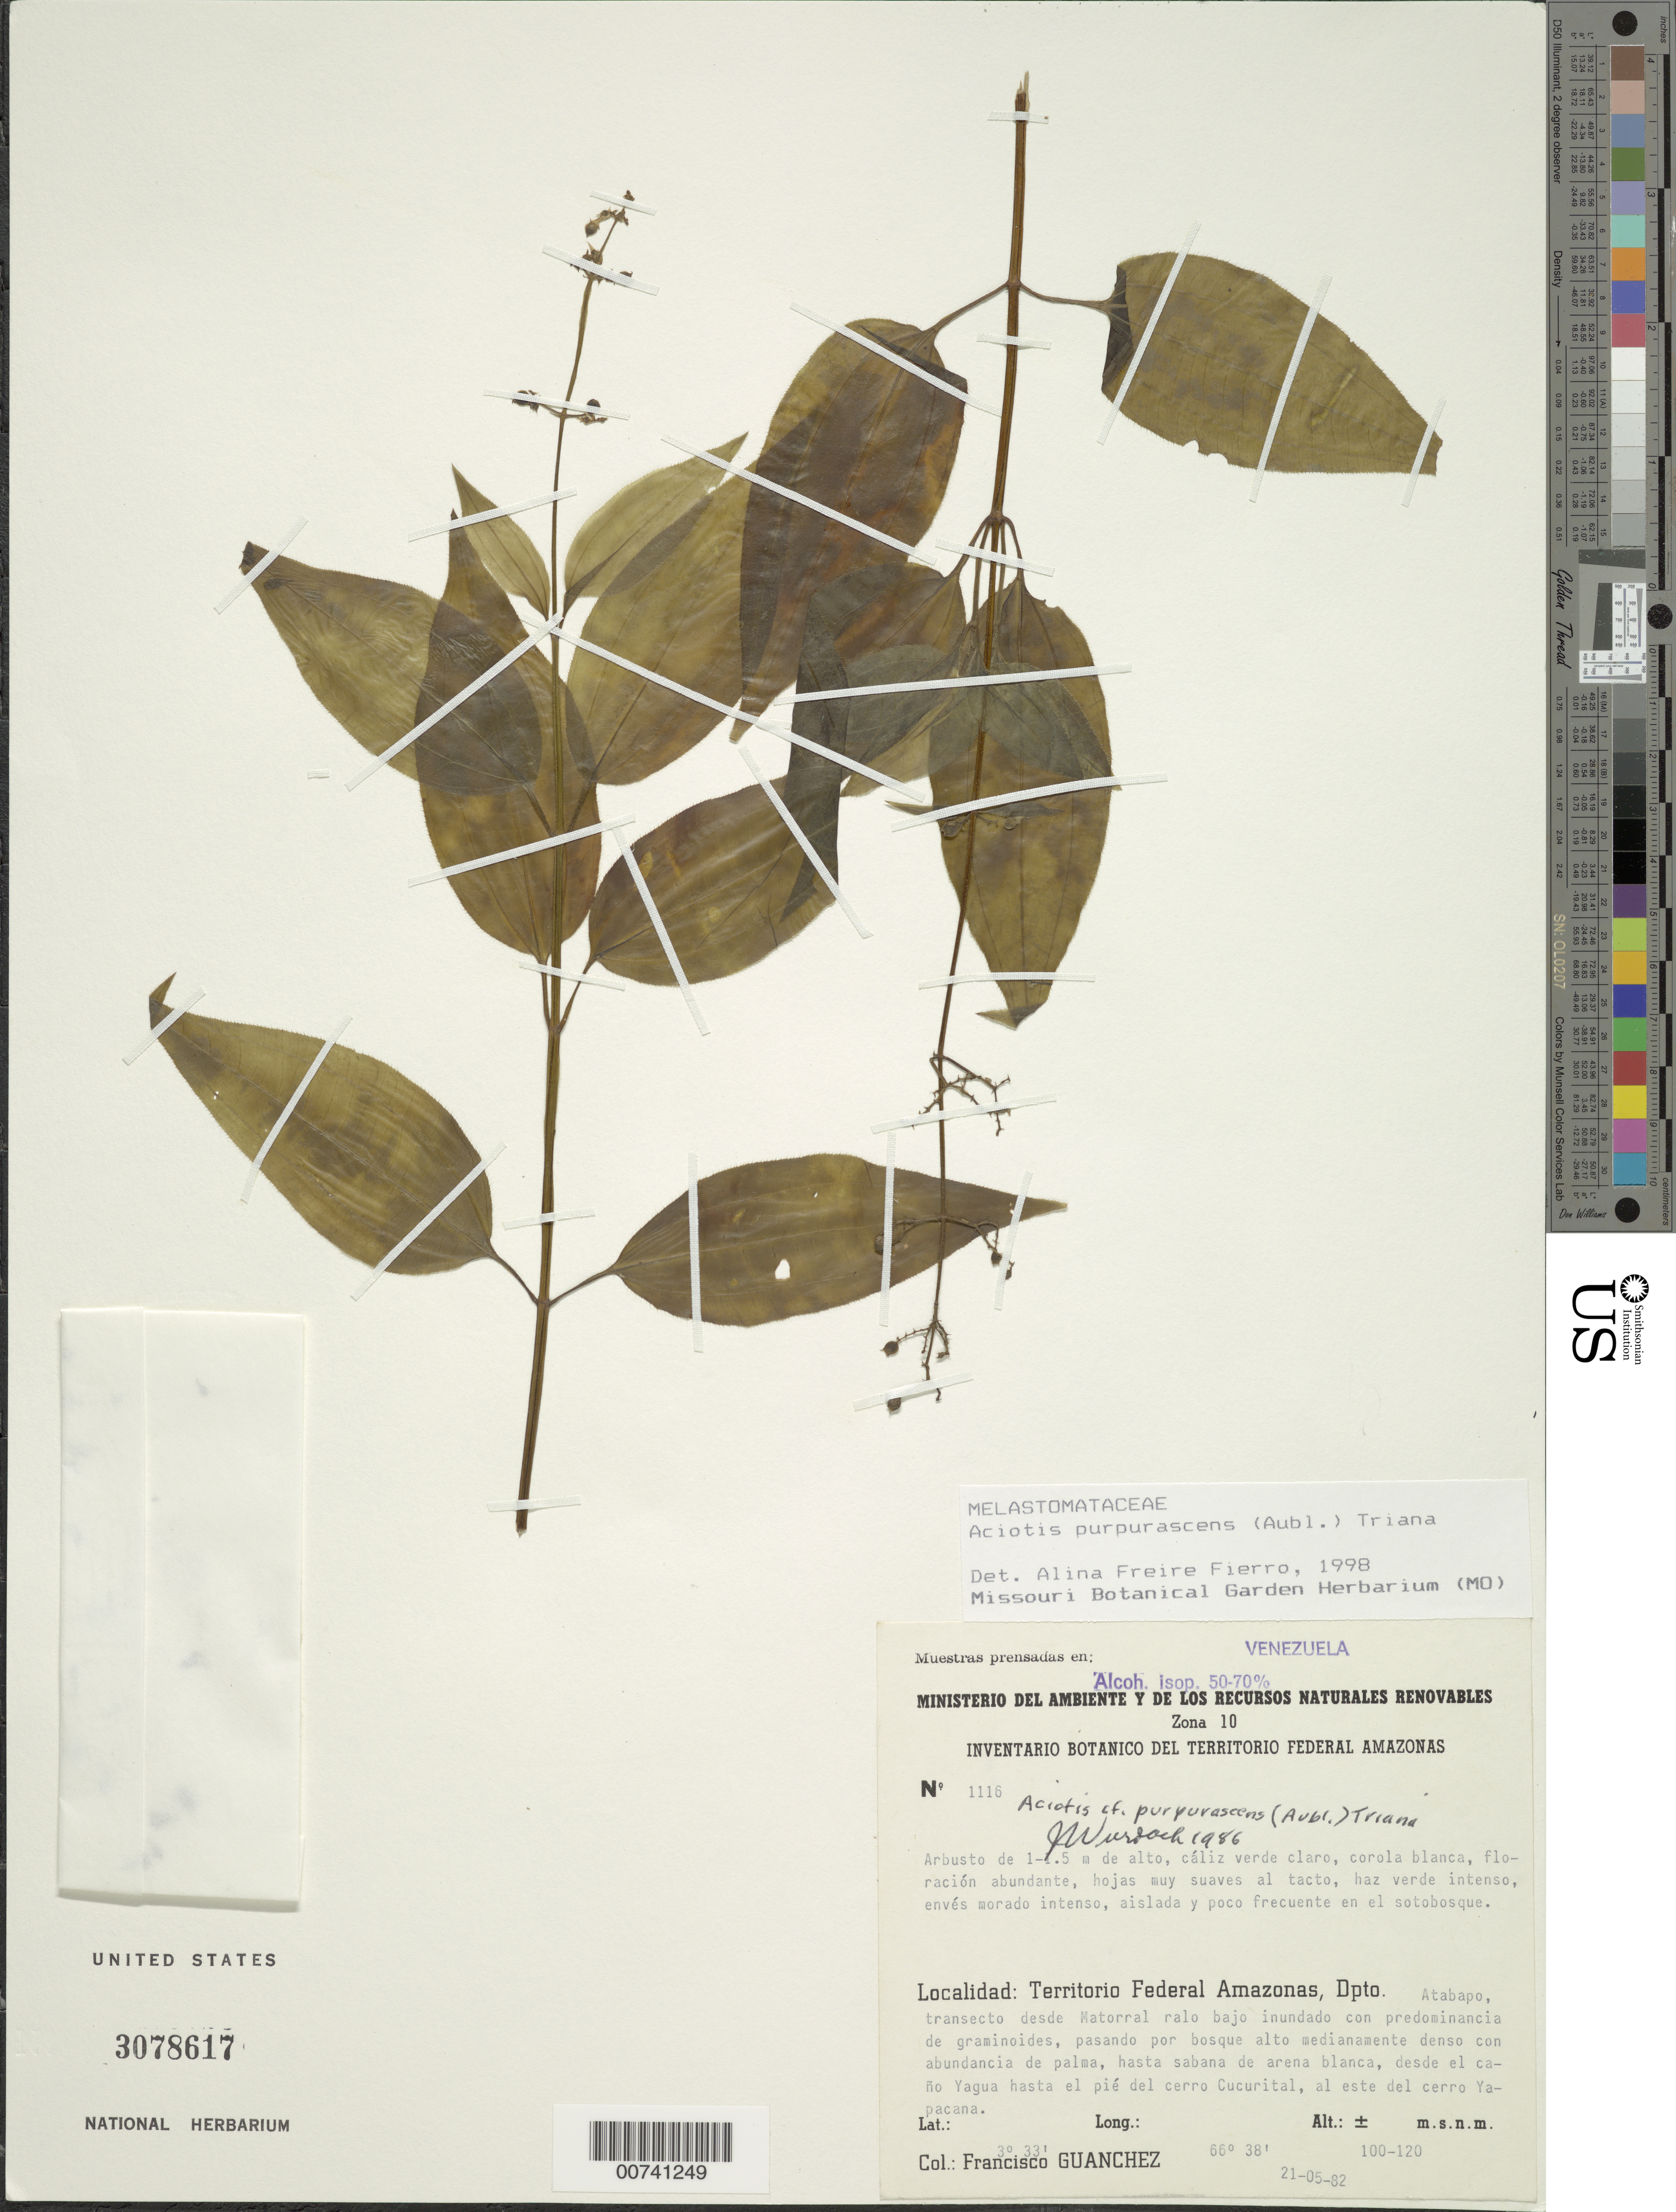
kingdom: Plantae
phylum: Tracheophyta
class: Magnoliopsida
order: Myrtales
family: Melastomataceae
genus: Aciotis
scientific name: Aciotis purpurascens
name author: (Aubl.) Triana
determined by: Freire-Fierro, A.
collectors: F. Guánchez M.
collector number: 1116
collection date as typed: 21-May-81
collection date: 1981-05-21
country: Venezuela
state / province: Amazonas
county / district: Atabapo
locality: Caño Yagua, Cerro Curcurital, E of Cerro Yapacána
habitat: Sotobosque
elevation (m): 100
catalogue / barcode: US 3078617